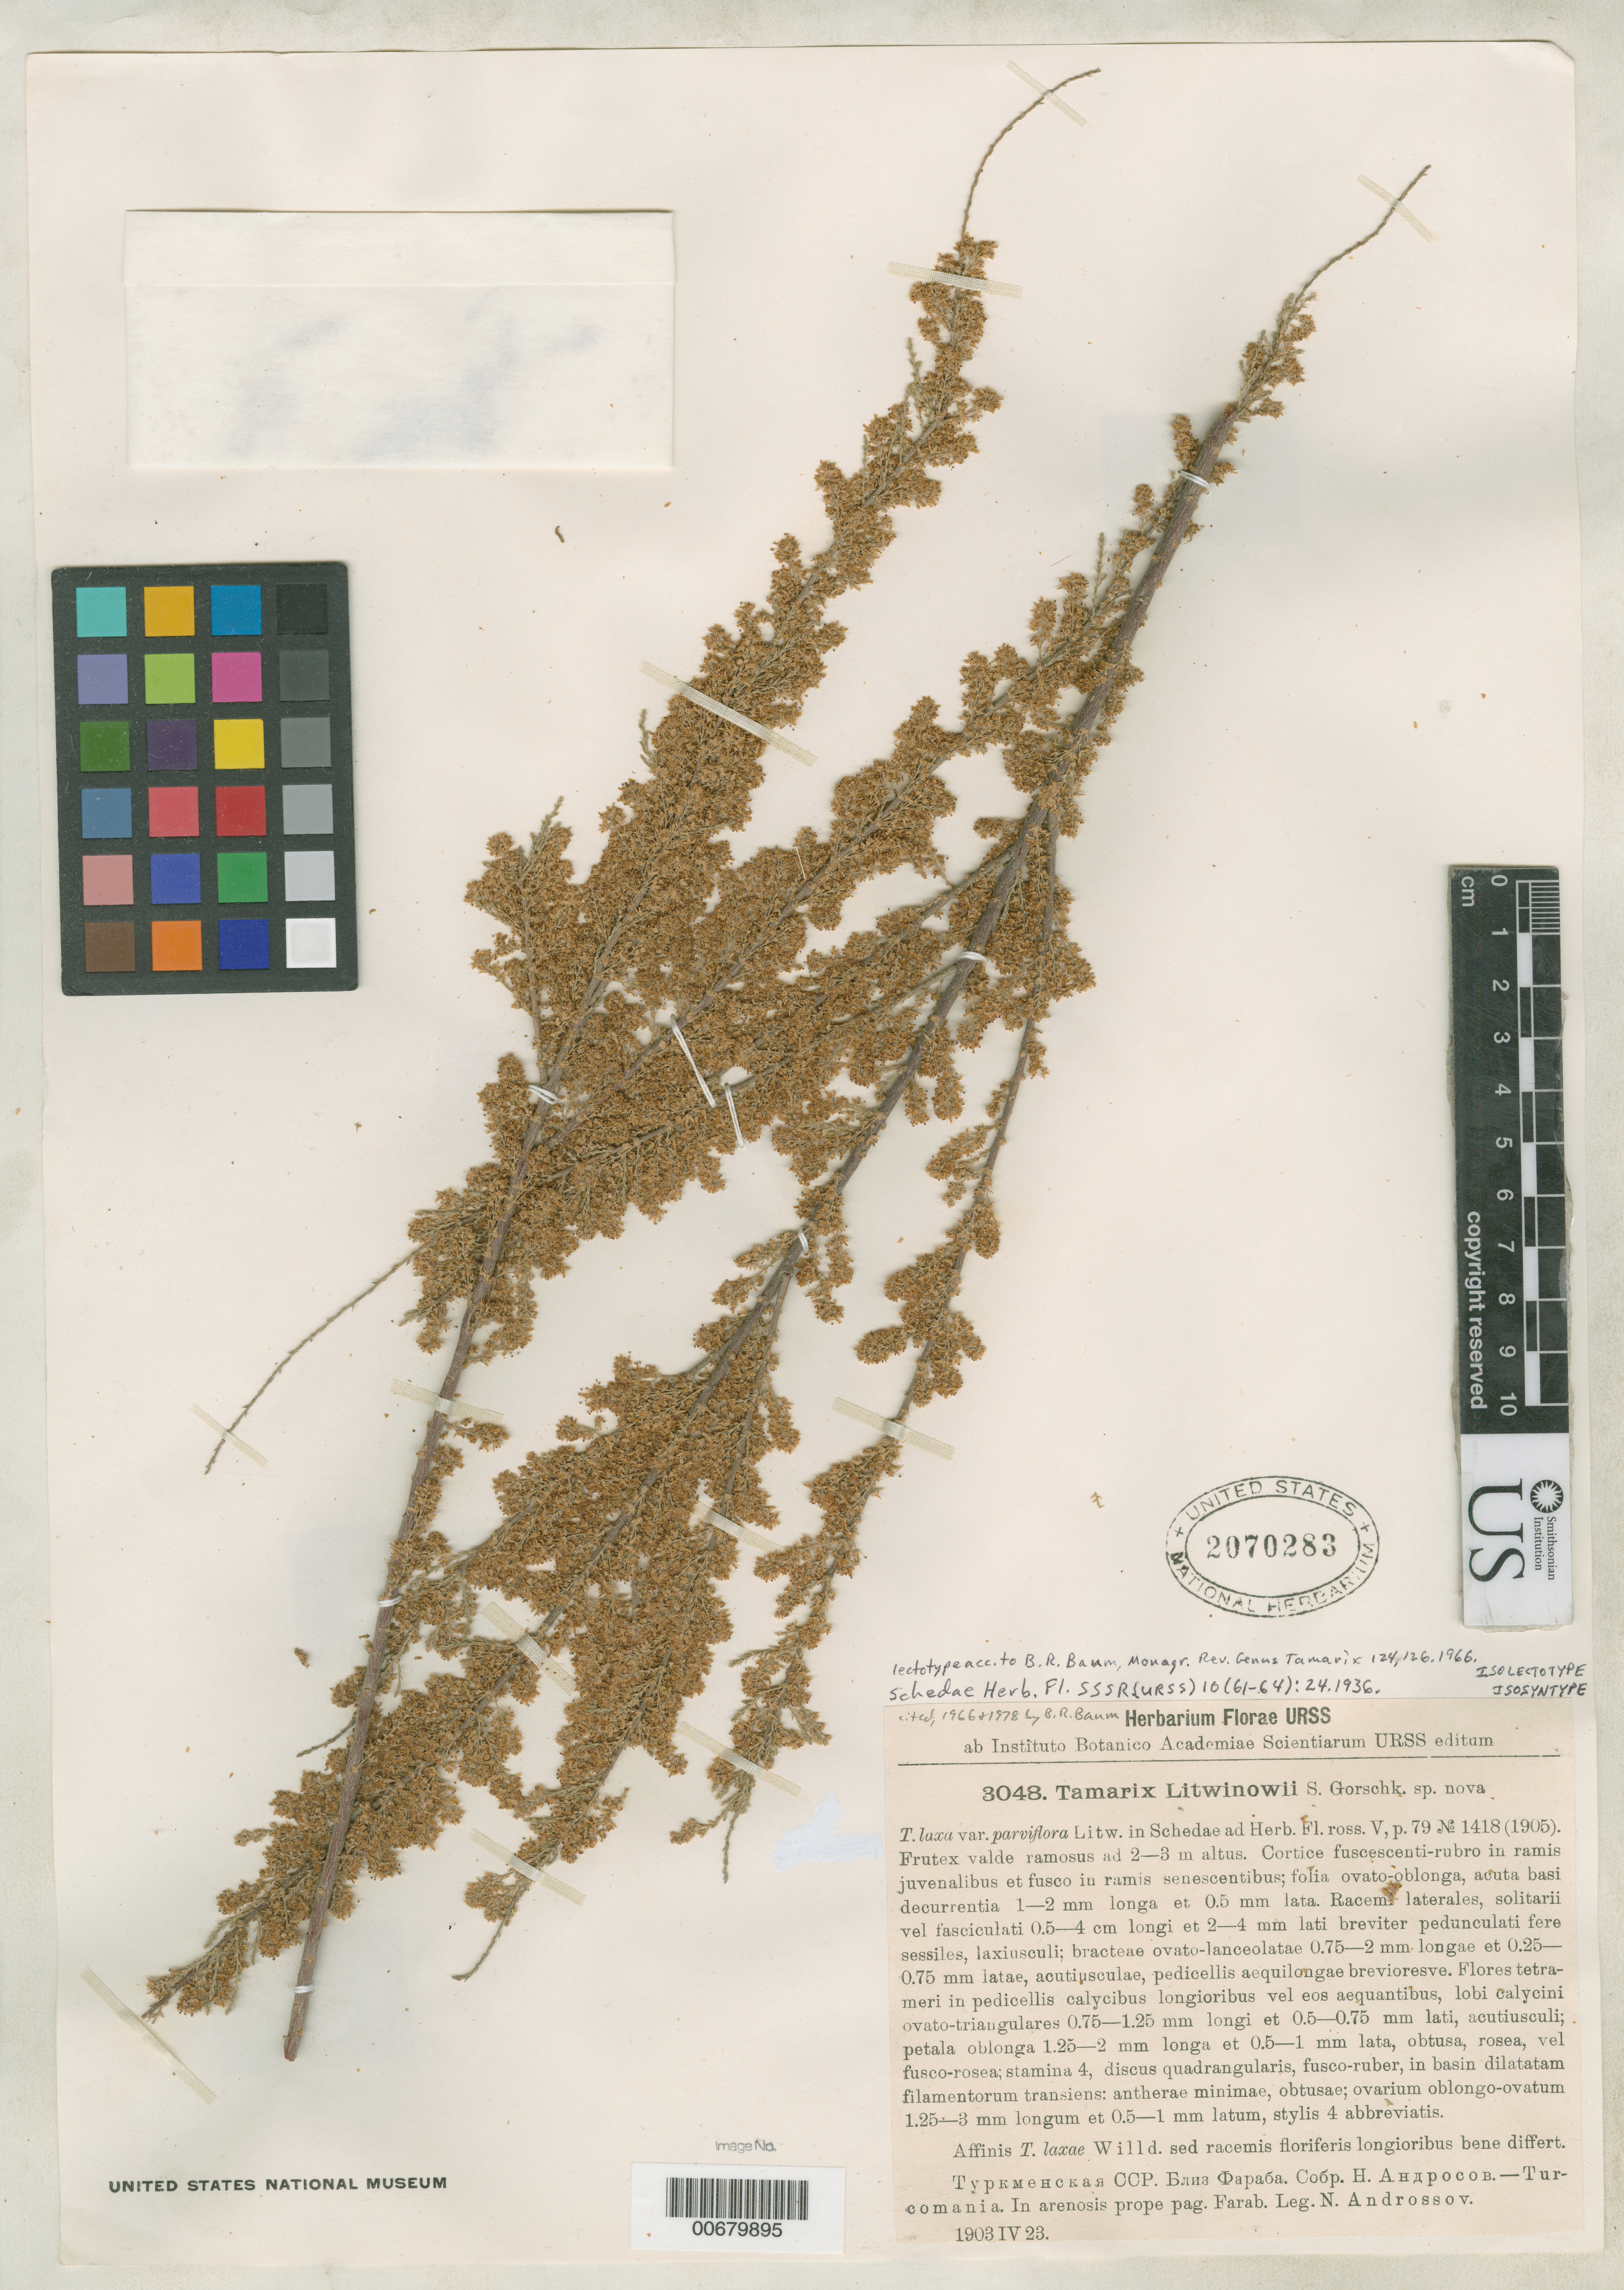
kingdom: Plantae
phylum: Tracheophyta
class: Magnoliopsida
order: Caryophyllales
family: Tamaricaceae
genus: Tamarix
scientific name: Tamarix litwinowii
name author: Gorschk.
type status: Isolectotype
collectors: N. Androssov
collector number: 3048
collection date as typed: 23 Apr 1903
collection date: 1903-04-23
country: Turkmenistan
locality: In arenosis prope pag. Farab.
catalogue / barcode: US 2070283